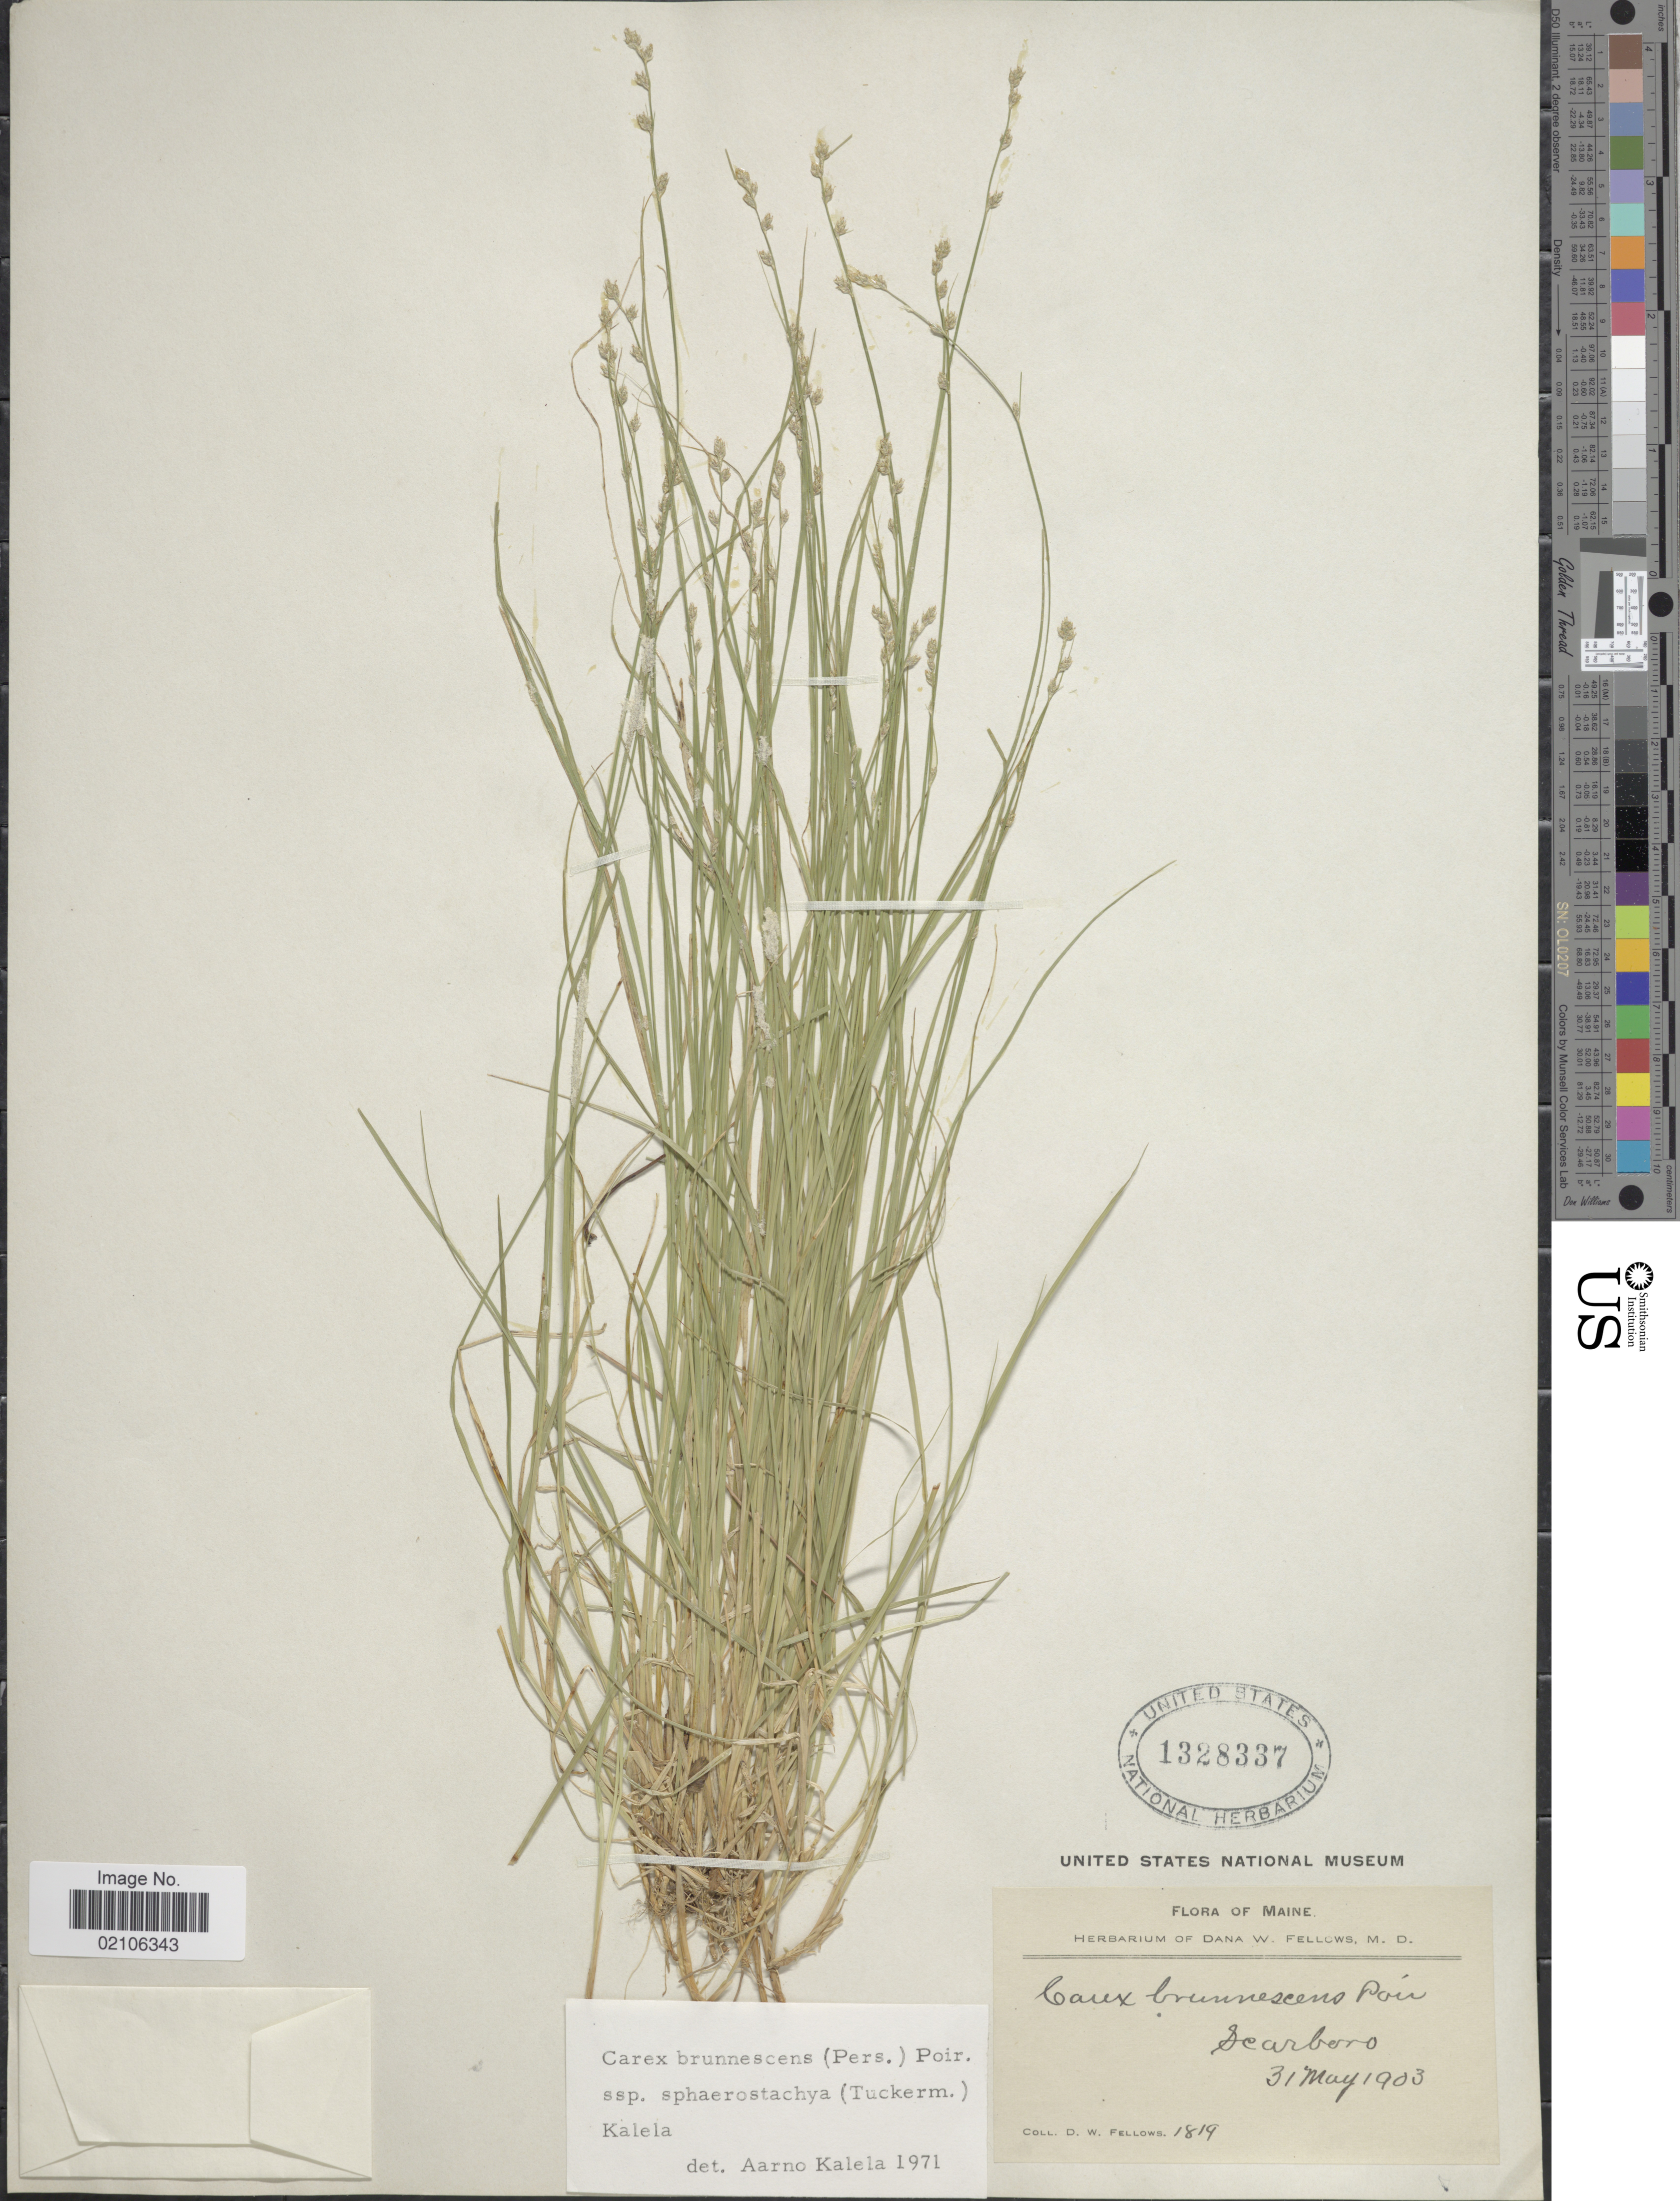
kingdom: Plantae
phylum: Tracheophyta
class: Liliopsida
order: Poales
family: Cyperaceae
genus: Carex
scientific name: Carex brunnescens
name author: (Pers.) Poir.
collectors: D. W. Fellows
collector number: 1819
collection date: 1903-05-31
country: United States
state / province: Maine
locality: Scarboro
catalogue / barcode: US 1328337